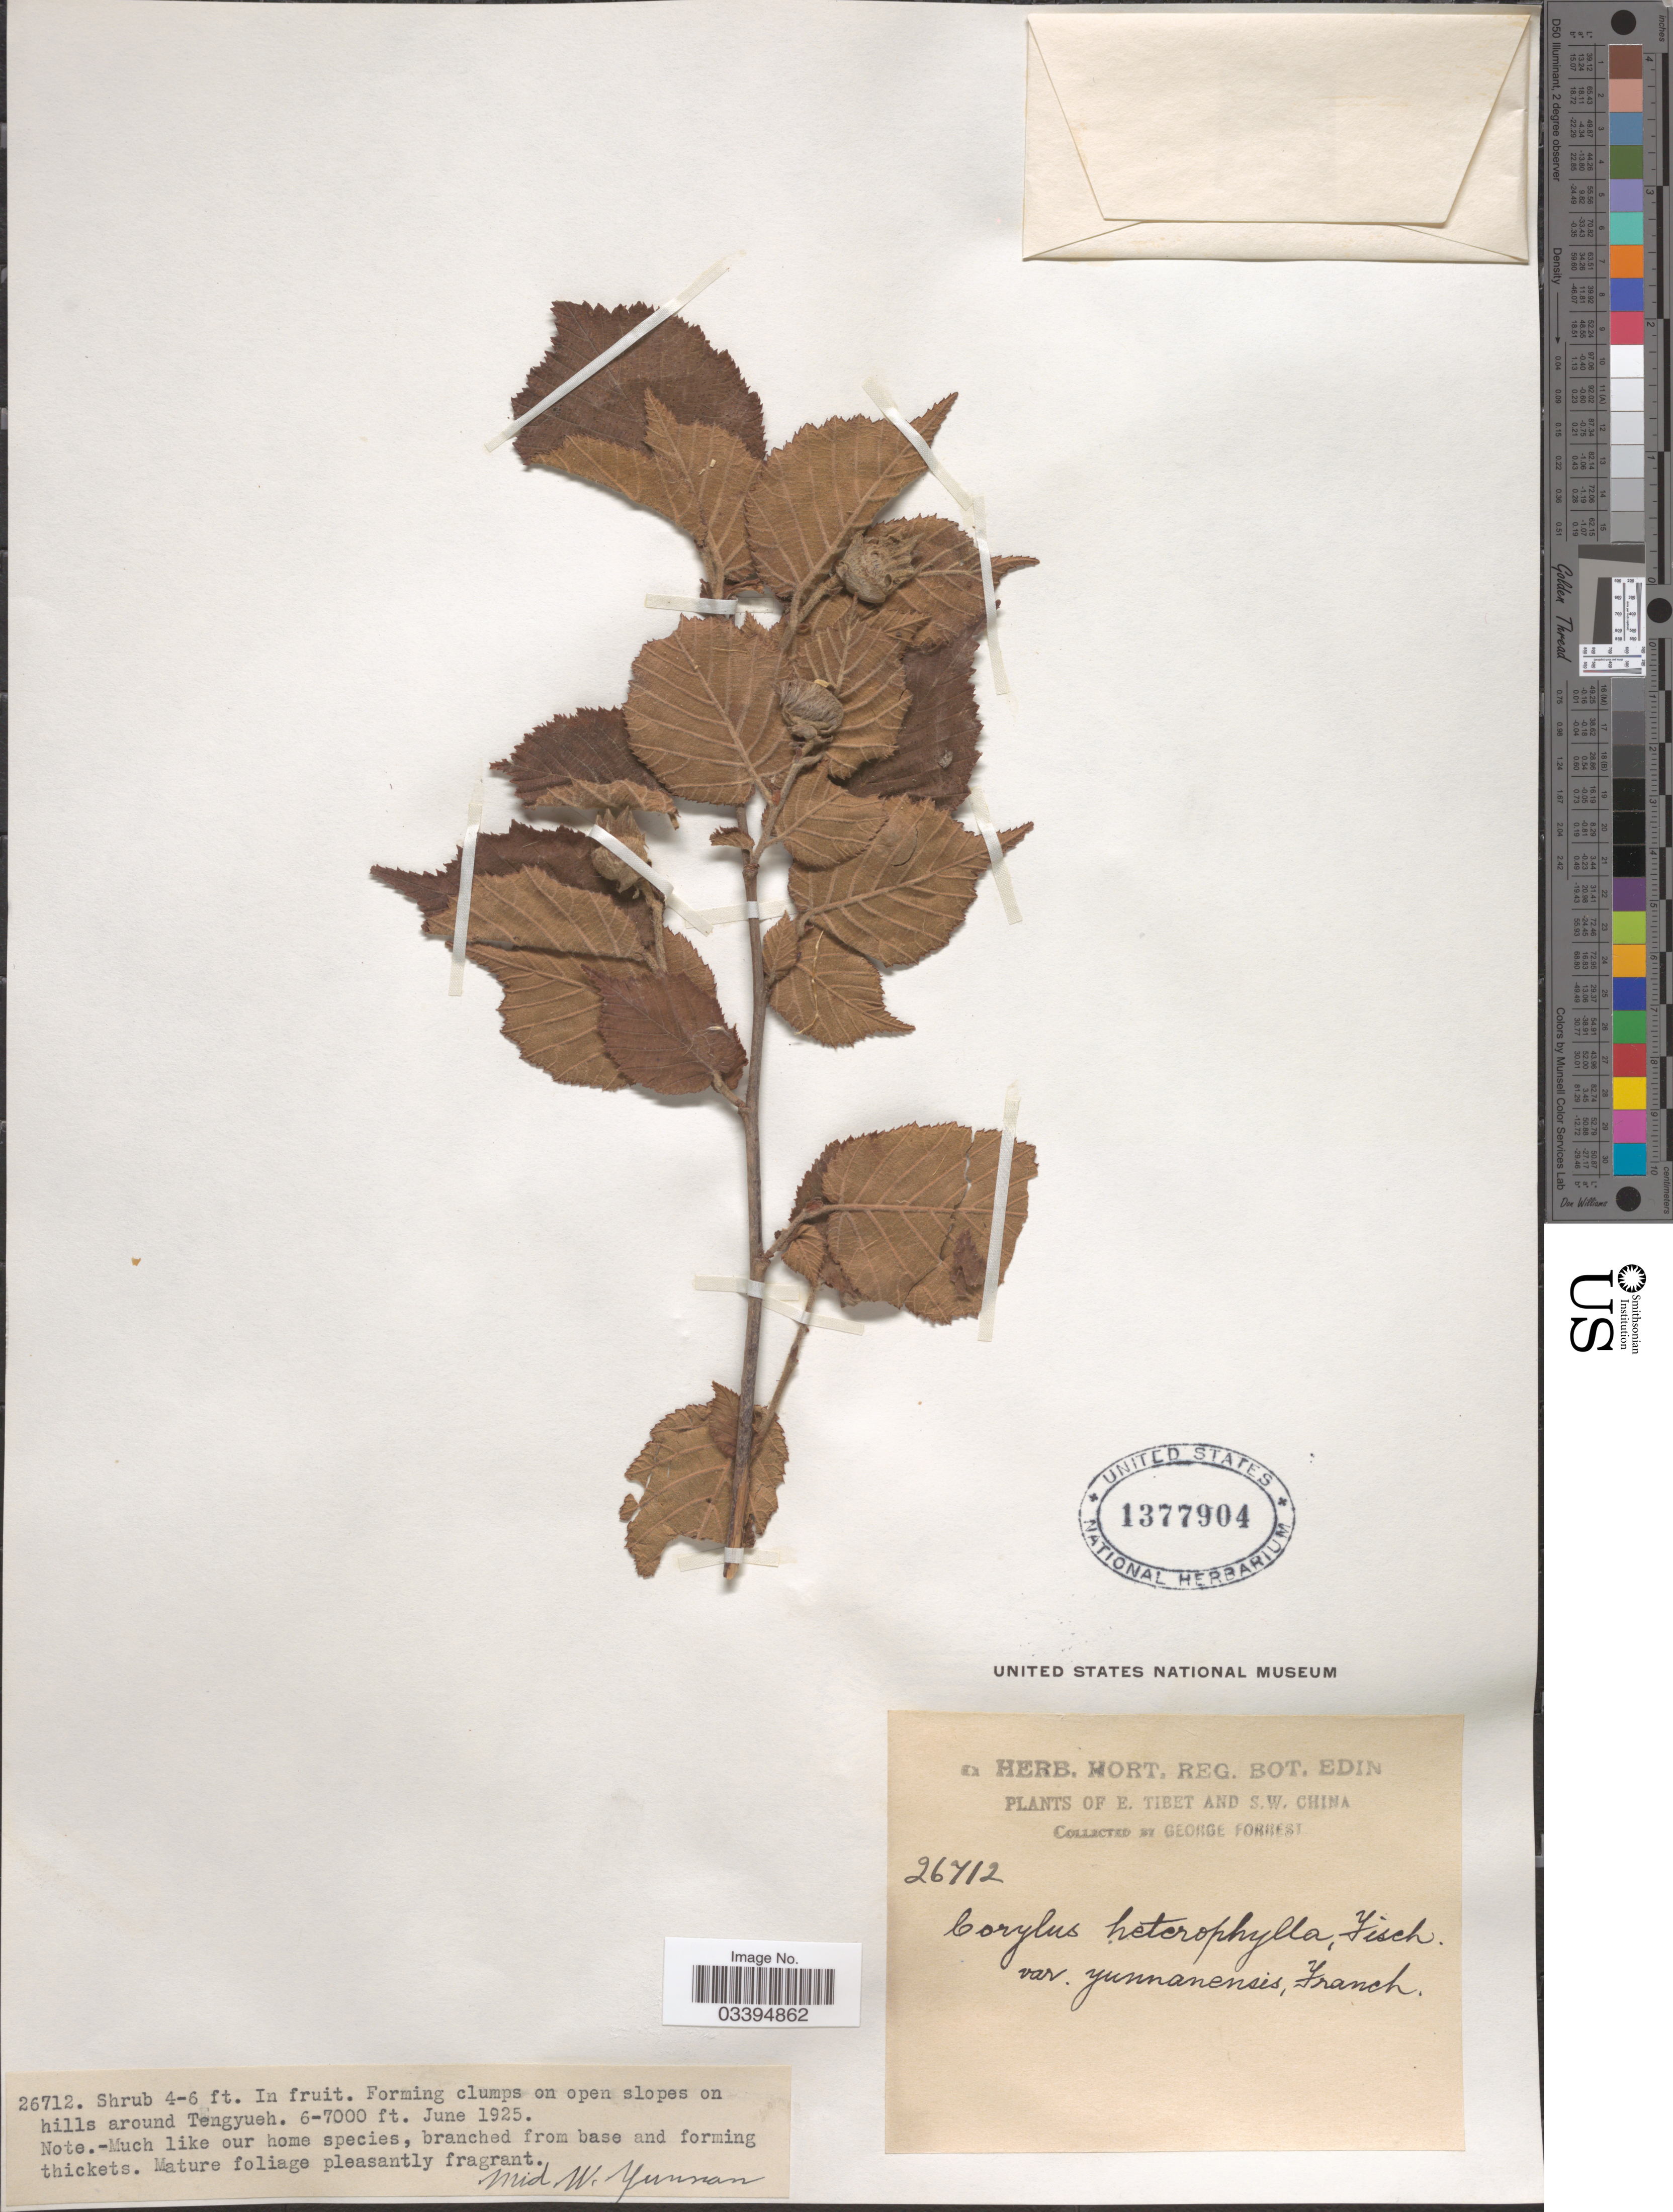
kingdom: Plantae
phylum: Tracheophyta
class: Magnoliopsida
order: Fagales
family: Betulaceae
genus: Corylus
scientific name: Corylus heterophylla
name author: Fisch. ex Trautv.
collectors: G. Forrest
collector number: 26712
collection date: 1925-06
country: China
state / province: Xizang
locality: Forming clumps on open slopes on hills around Tengyueh. E. Tibet and S.W. China.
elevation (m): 1829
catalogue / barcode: US 1377904